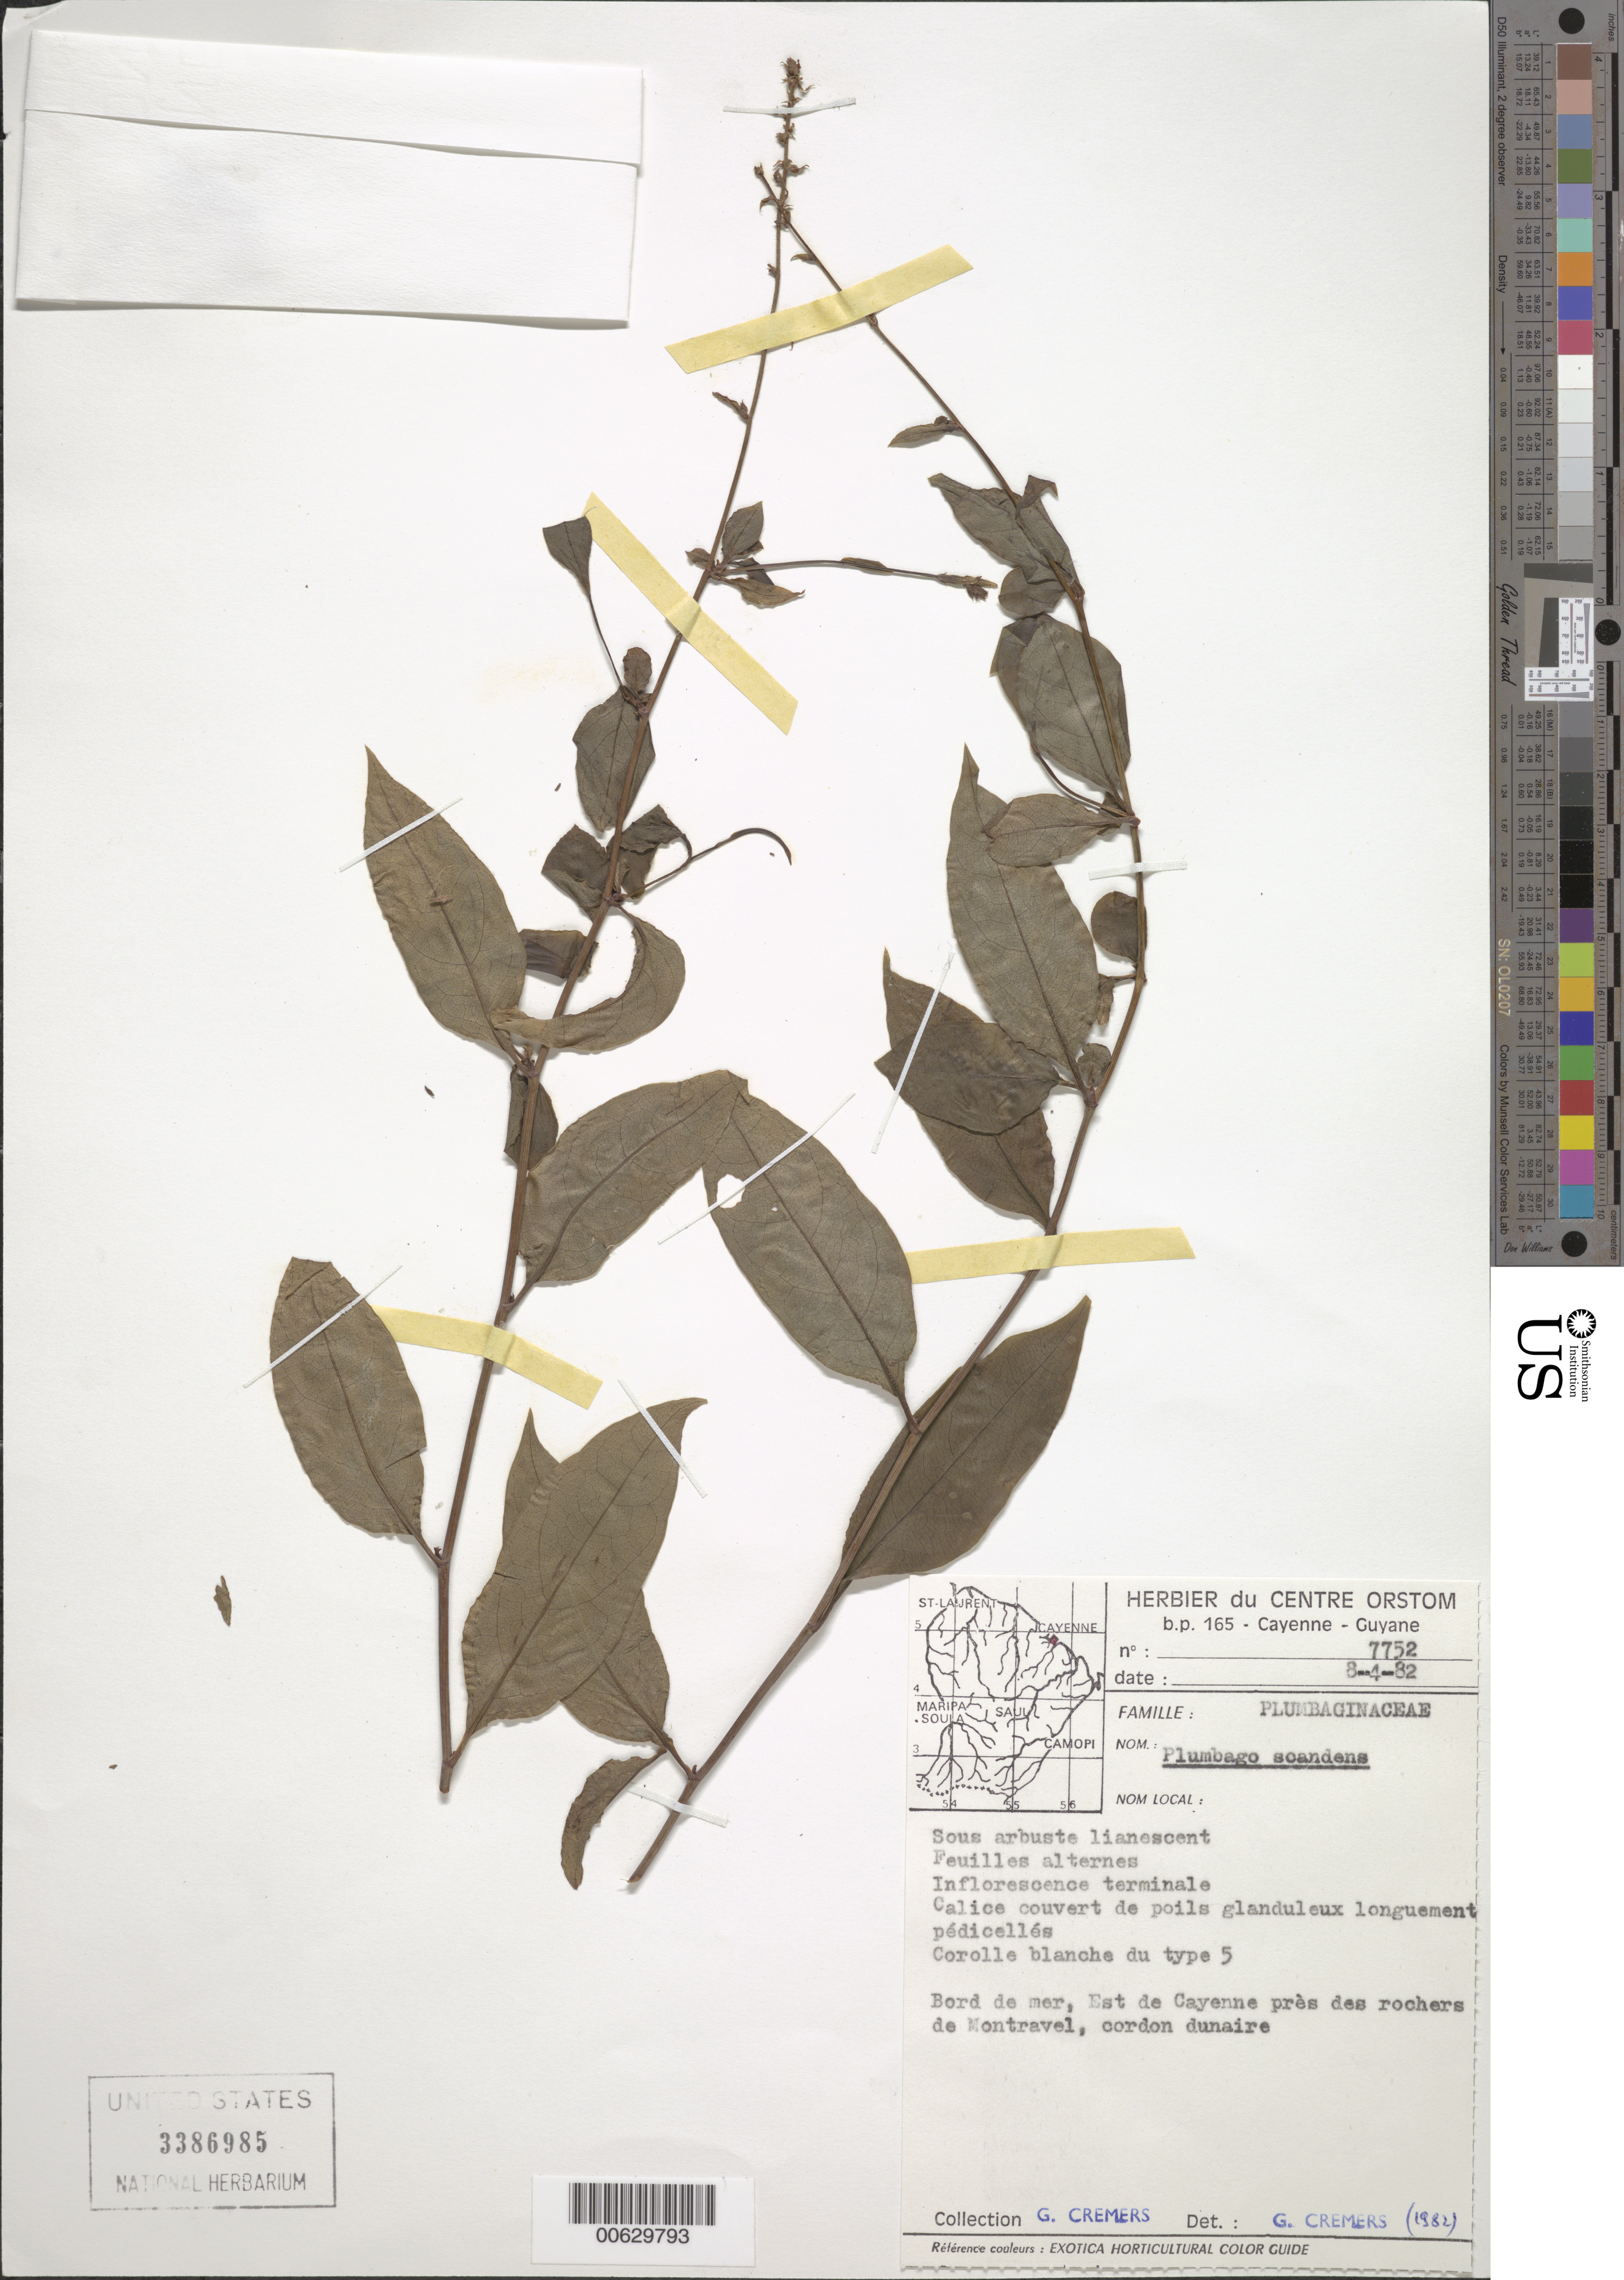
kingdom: Plantae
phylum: Tracheophyta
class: Magnoliopsida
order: Caryophyllales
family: Plumbaginaceae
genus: Plumbago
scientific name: Plumbago scandens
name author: L.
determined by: Cremers, Georges A.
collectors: G. Cremers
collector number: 7752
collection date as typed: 8-Apr-82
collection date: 1982-04-08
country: French Guiana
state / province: Cayenne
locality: Cayenne, Est de, sur les rochers de Montravel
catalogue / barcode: US 3386985